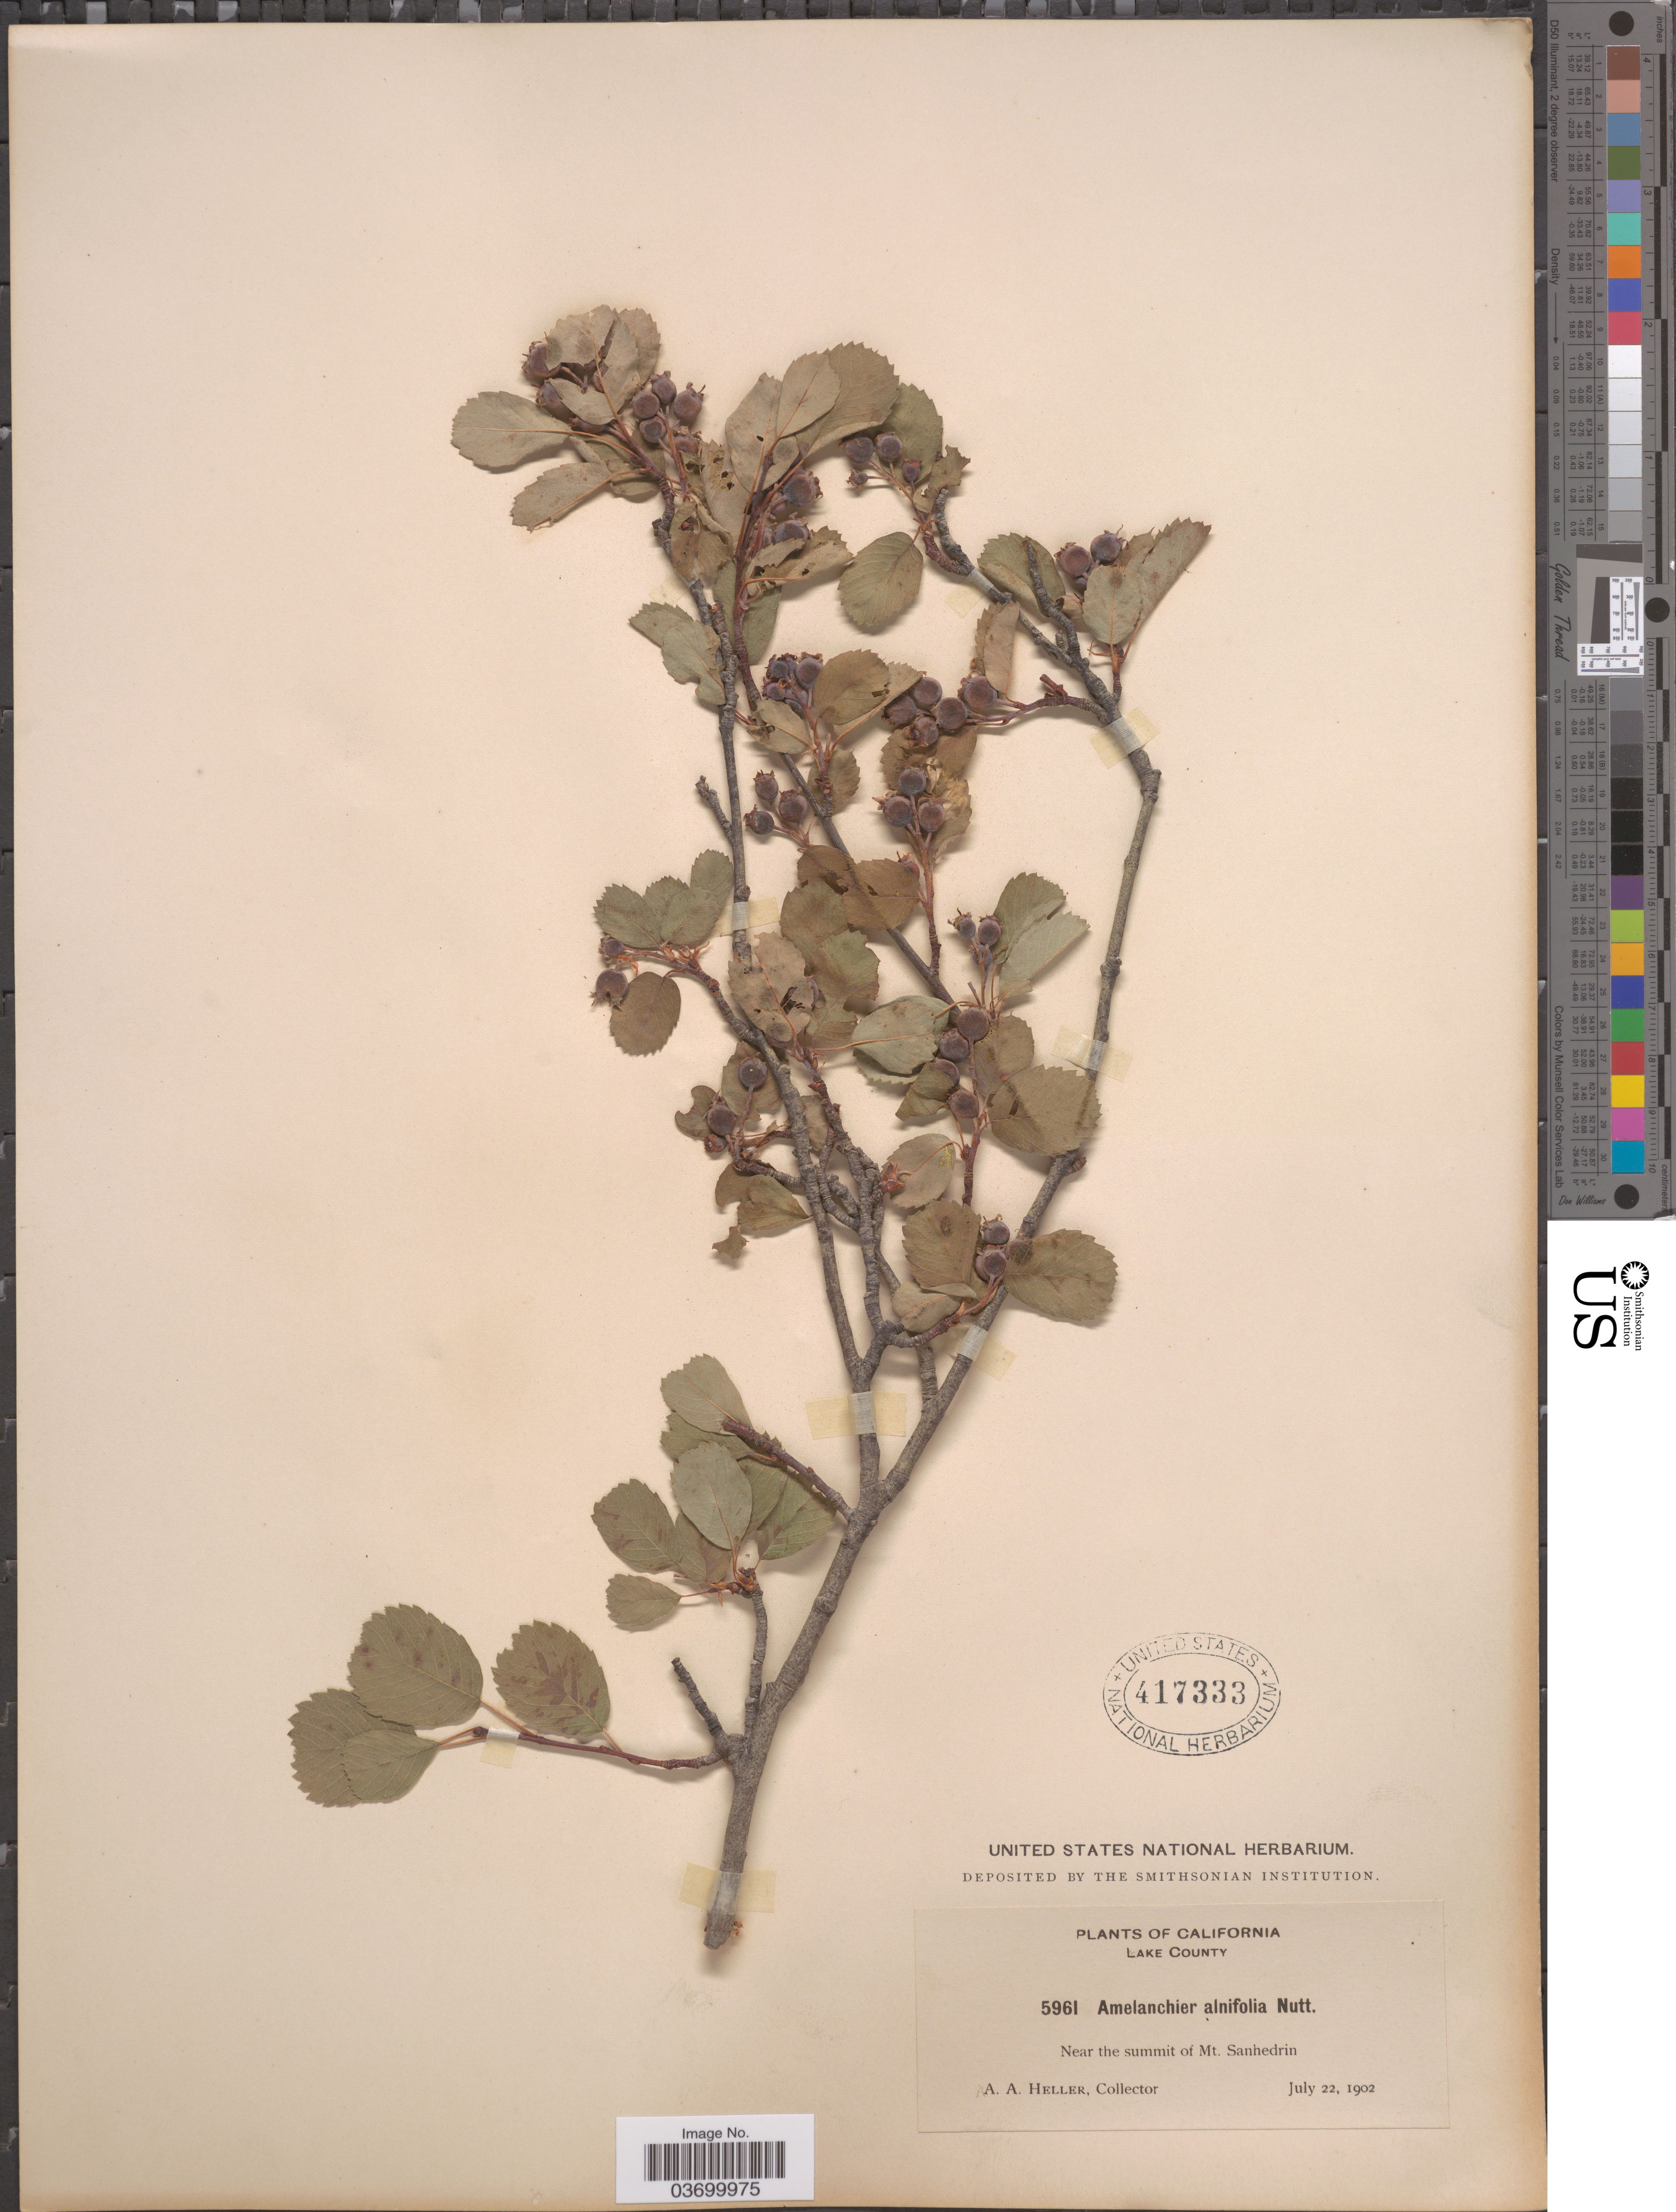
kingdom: Plantae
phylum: Tracheophyta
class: Magnoliopsida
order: Rosales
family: Rosaceae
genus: Amelanchier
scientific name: Amelanchier alnifolia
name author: (Nutt.) Nutt. ex M. Roem.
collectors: A. A. Heller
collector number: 5961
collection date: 1902-07-22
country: United States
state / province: California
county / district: Lake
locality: Lake County. Near the summit of Mt. Sanhedrin.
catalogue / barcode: US 417333